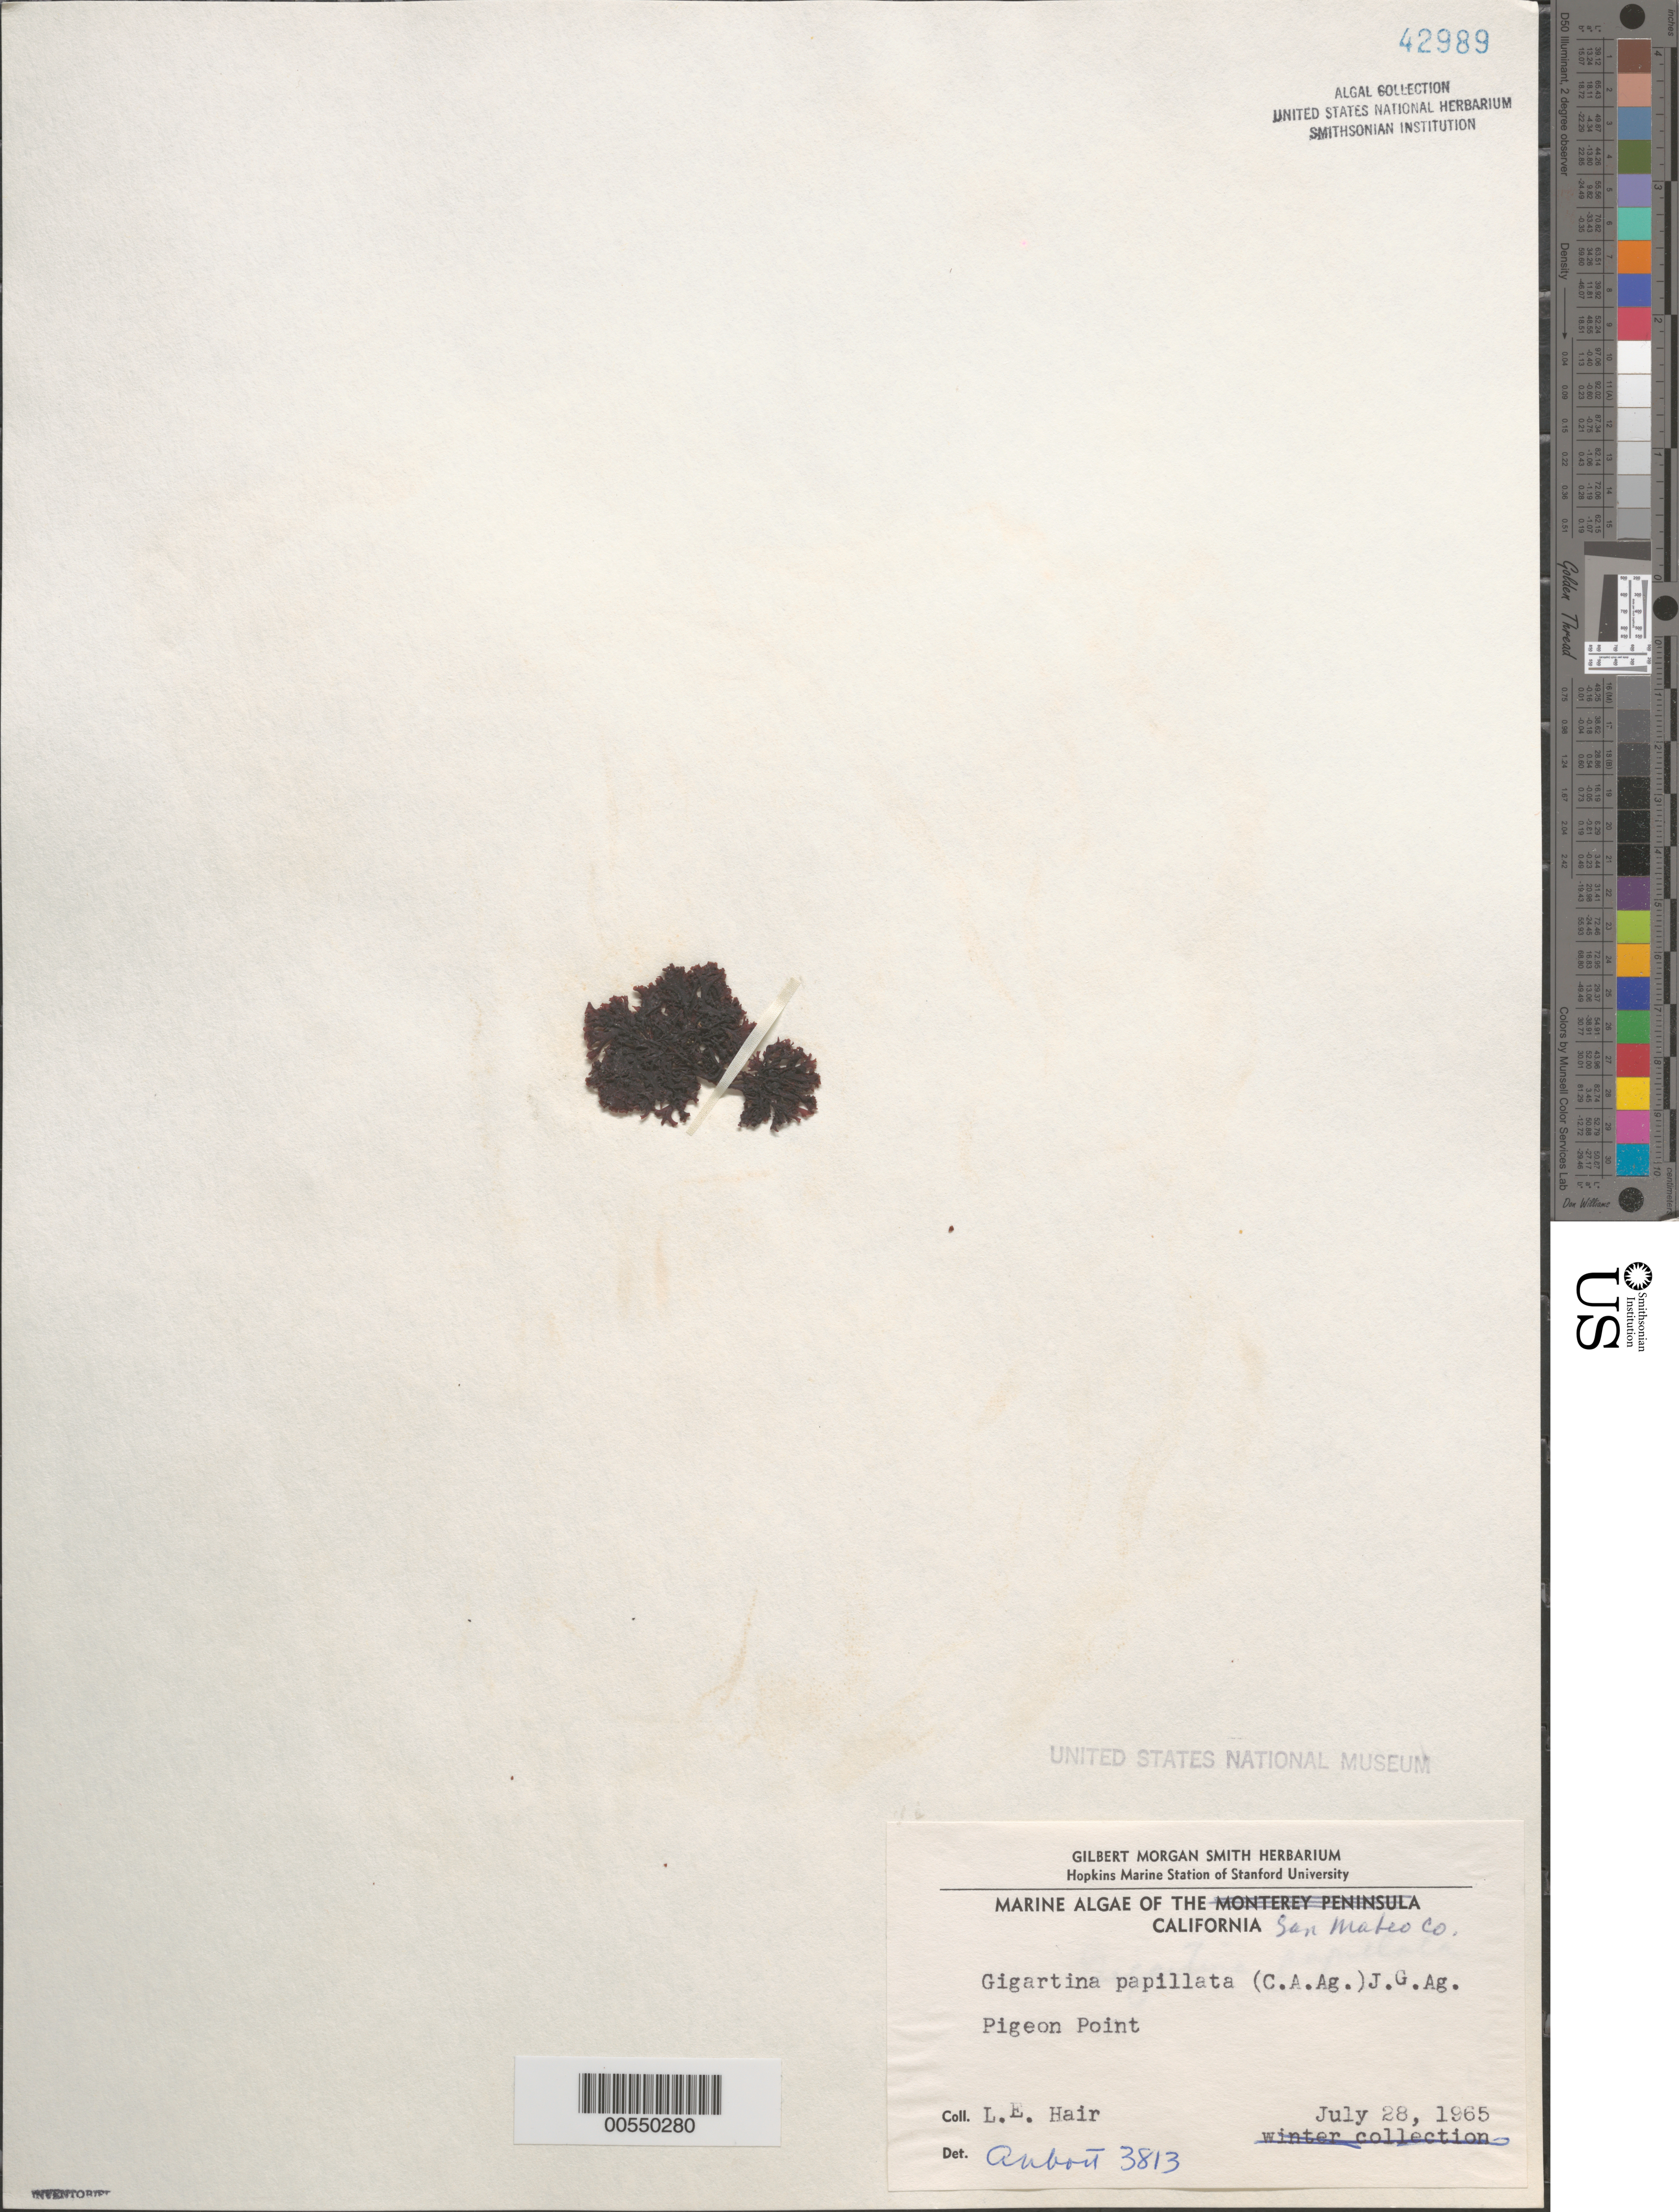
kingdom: Plantae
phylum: Rhodophyta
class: Florideophyceae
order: Gigartinales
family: Phyllophoraceae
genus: Mastocarpus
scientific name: Mastocarpus papillatus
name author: (C. Agardh) Kütz.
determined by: Algae name updating Project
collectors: L. Hair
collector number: IAA 3813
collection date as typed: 28 Jul 1965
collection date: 1965-07-28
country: United States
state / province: California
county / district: San Mateo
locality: Pigeon Point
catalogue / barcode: US 42989